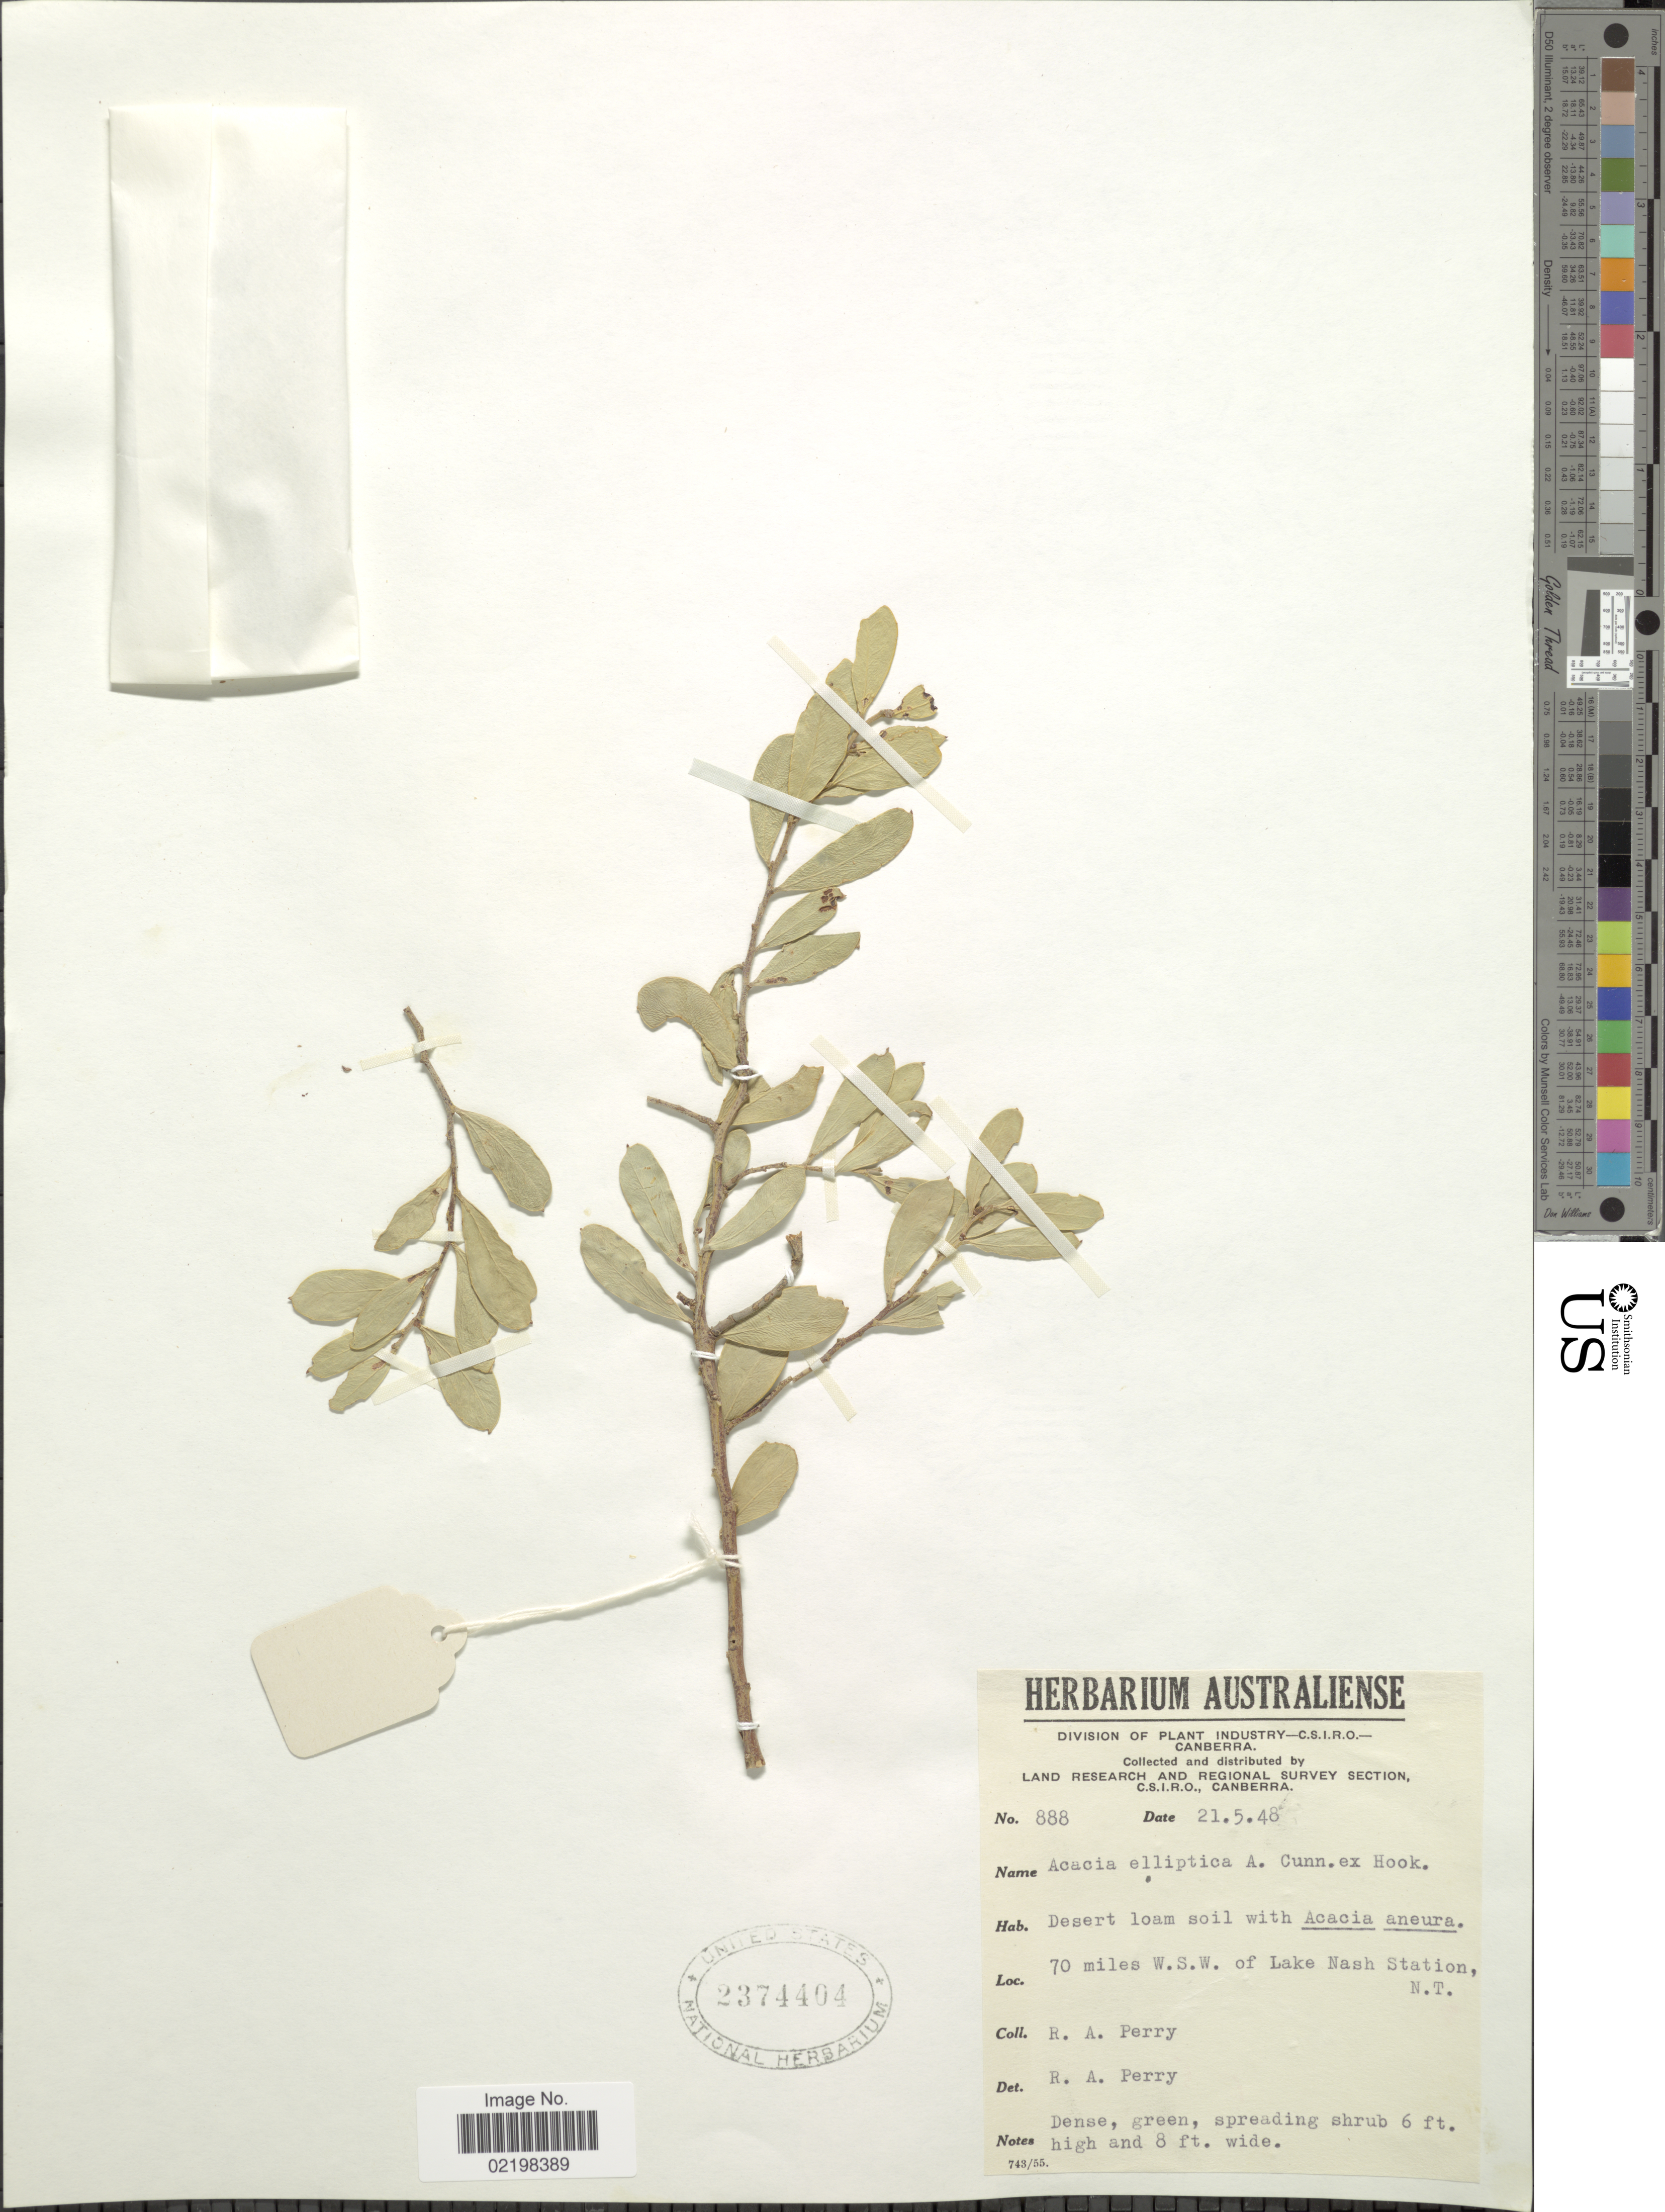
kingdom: Plantae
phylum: Tracheophyta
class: Magnoliopsida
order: Fabales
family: Fabaceae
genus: Acacia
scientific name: Acacia elliptica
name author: Benth.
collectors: Perry, R. A.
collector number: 888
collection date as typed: Transcribed d/m/y: 21/5/48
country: Australia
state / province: Northern Territory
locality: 70 miles W.S.W.of Lake Nash Station, N.T.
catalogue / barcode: US 2374404